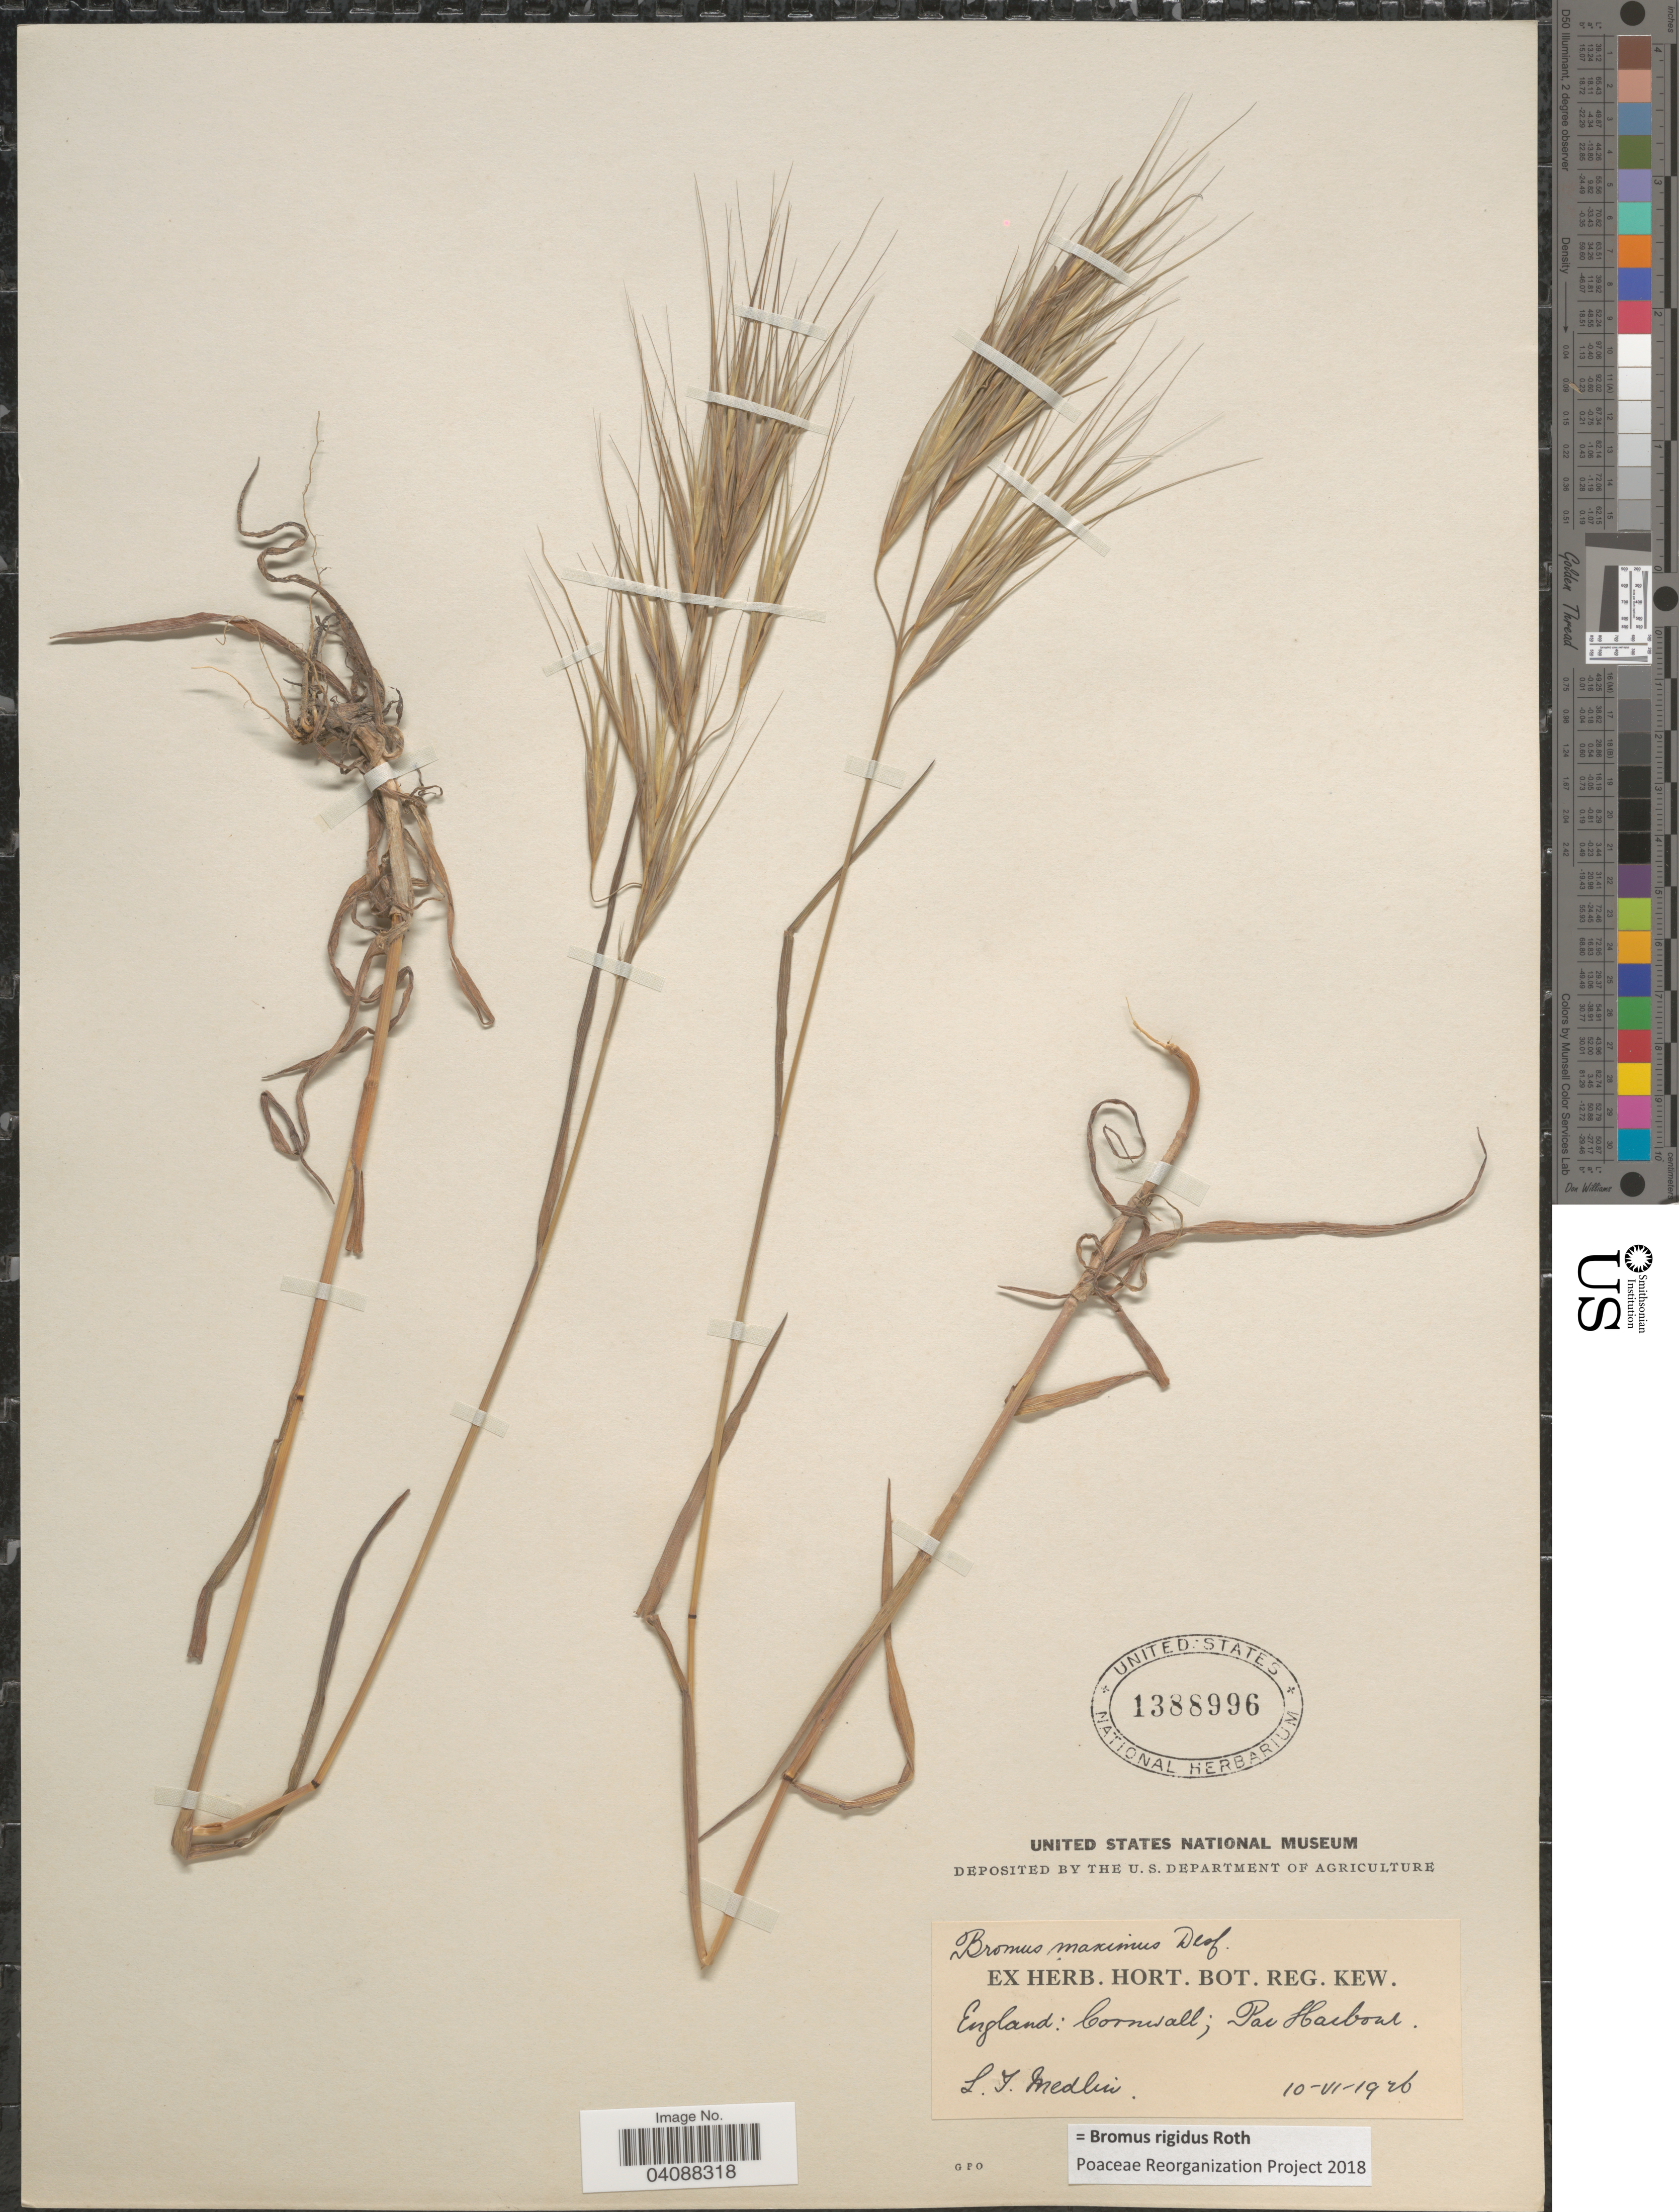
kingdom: Plantae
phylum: Tracheophyta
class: Liliopsida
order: Poales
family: Poaceae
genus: Bromus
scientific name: Bromus rigidus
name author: Roth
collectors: L. Medlin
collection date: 1926-06-10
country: United Kingdom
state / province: England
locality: Cornwall; Par Harbour.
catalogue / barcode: US 1388996